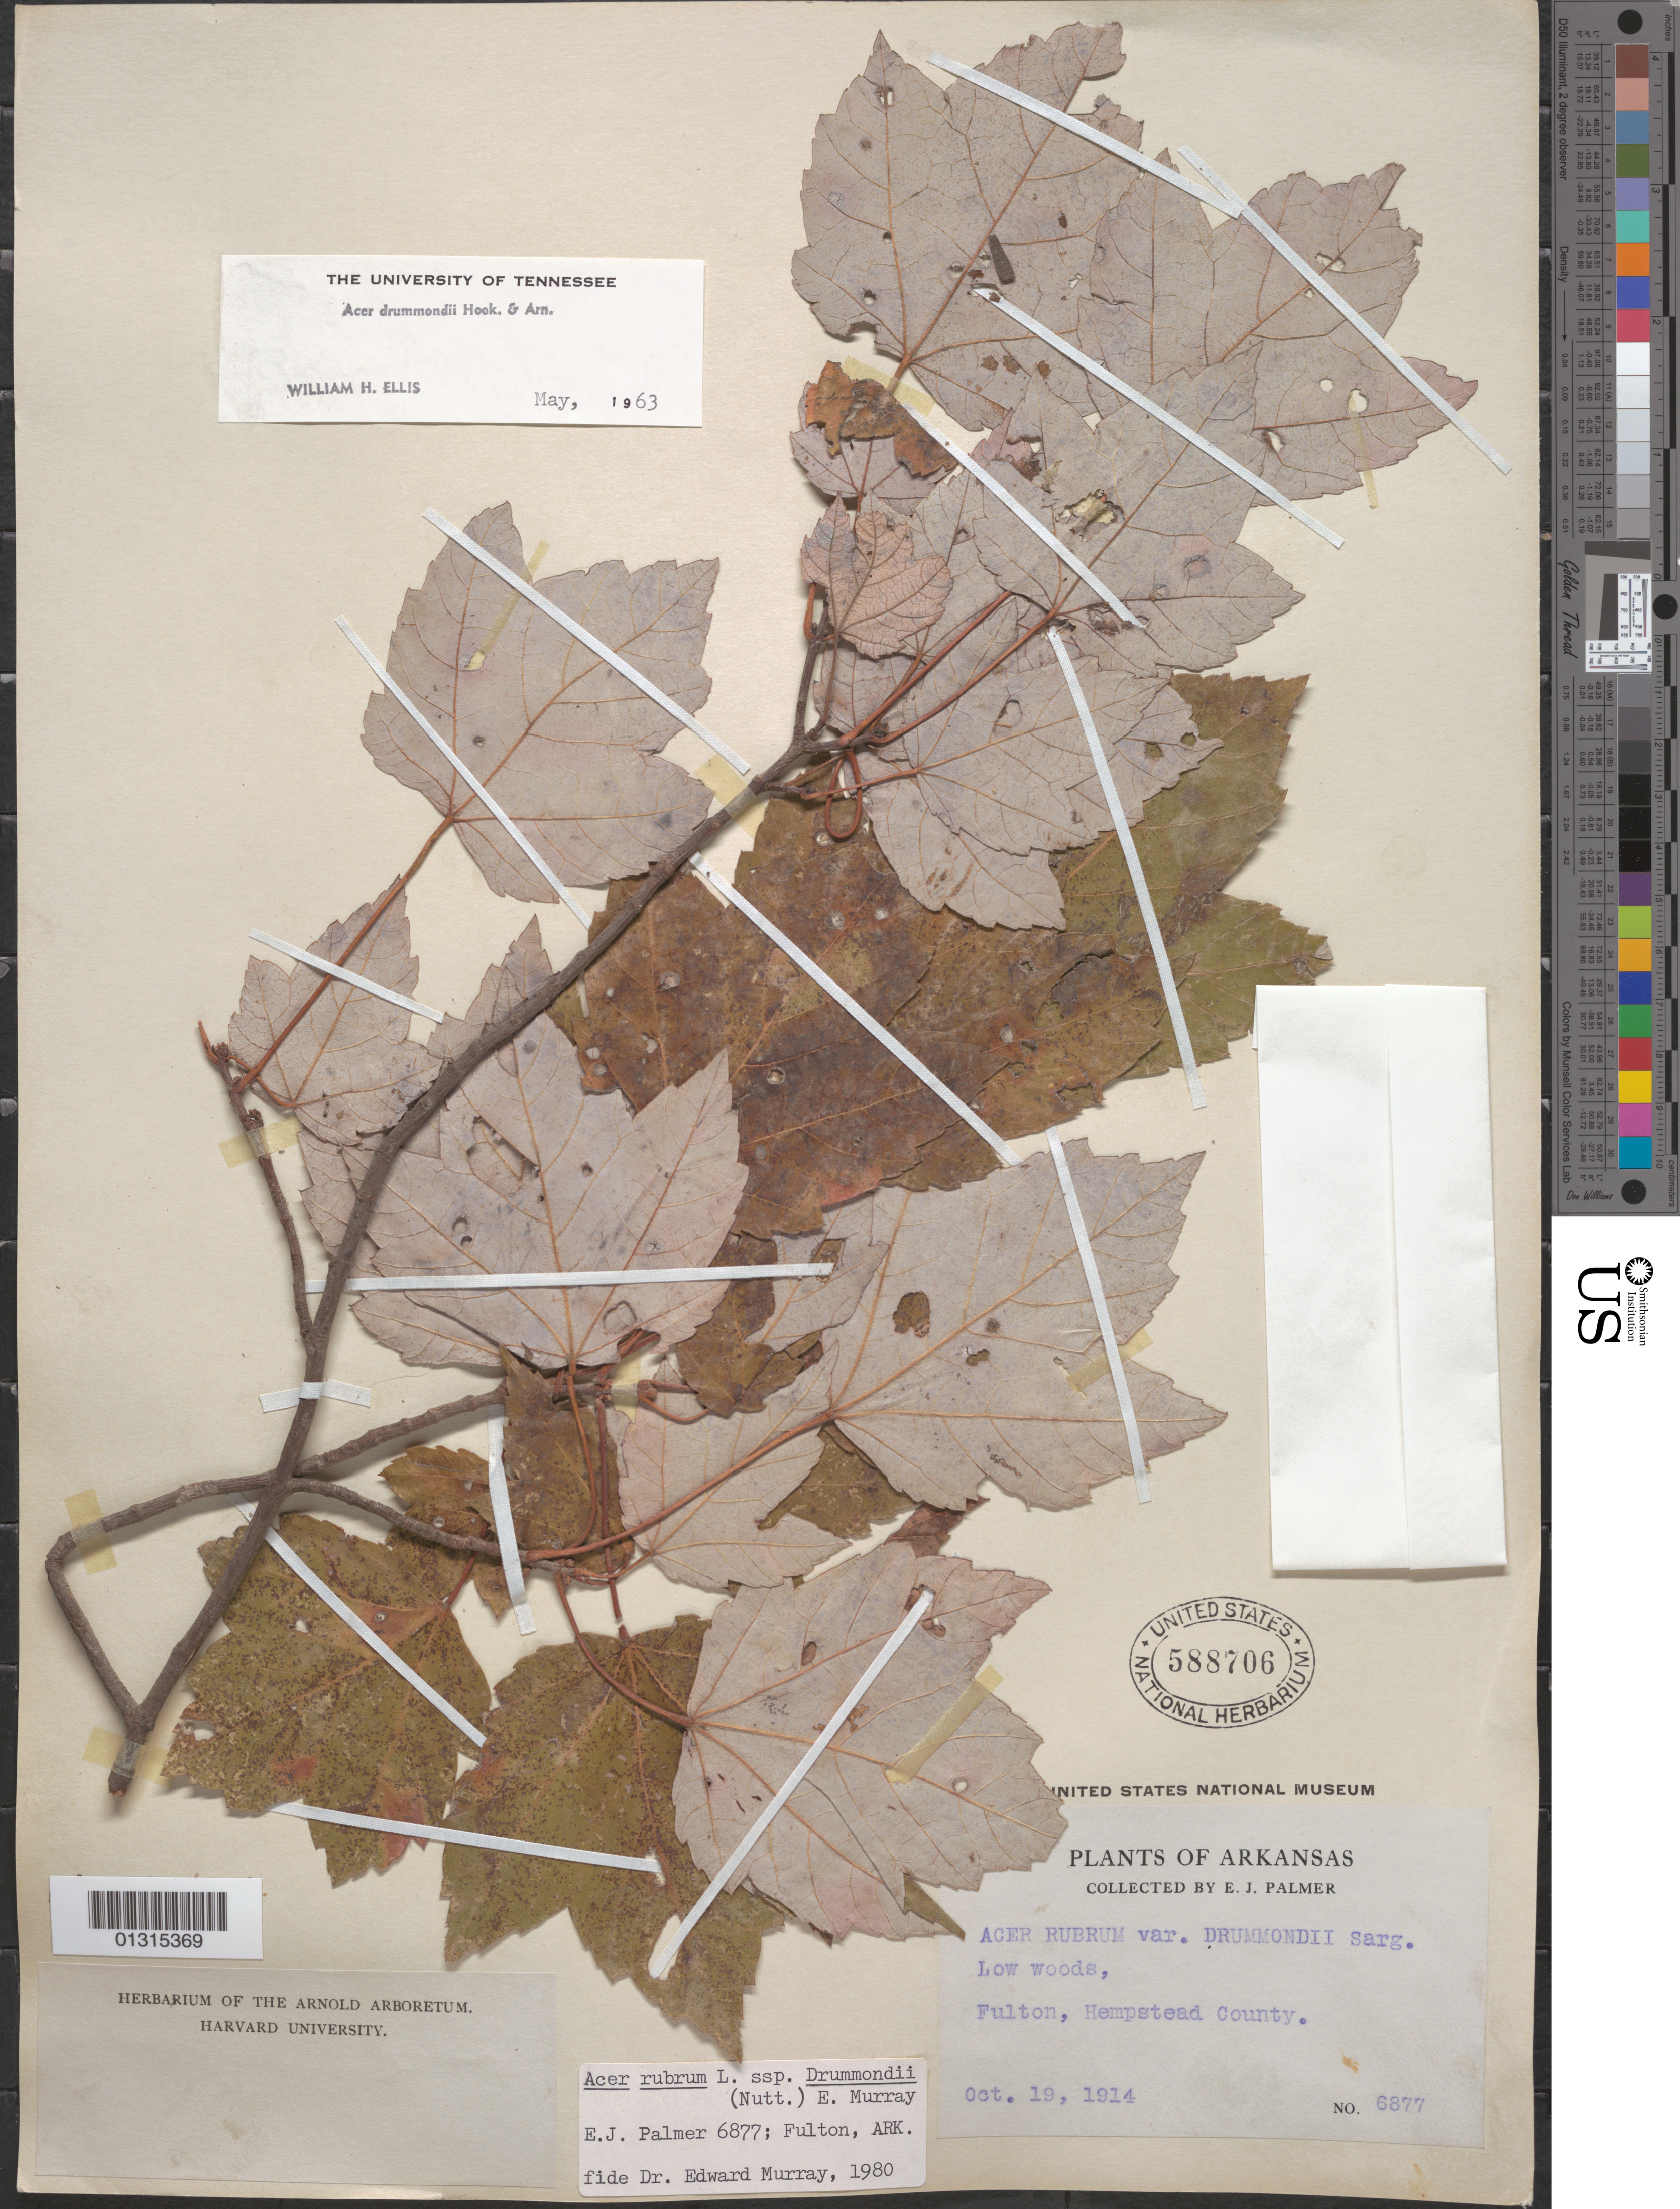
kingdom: Plantae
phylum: Tracheophyta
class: Magnoliopsida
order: Sapindales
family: Sapindaceae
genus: Acer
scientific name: Acer rubrum var. drummondi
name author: (Hook. & Arn. ex Nutt.) Sarg.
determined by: Murray, Edward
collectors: E. J. Palmer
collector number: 6877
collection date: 1914-10-19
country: United States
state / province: Arkansas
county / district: Hempstead County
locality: Hempstead County, Fulton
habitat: Low woods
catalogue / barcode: US 588706